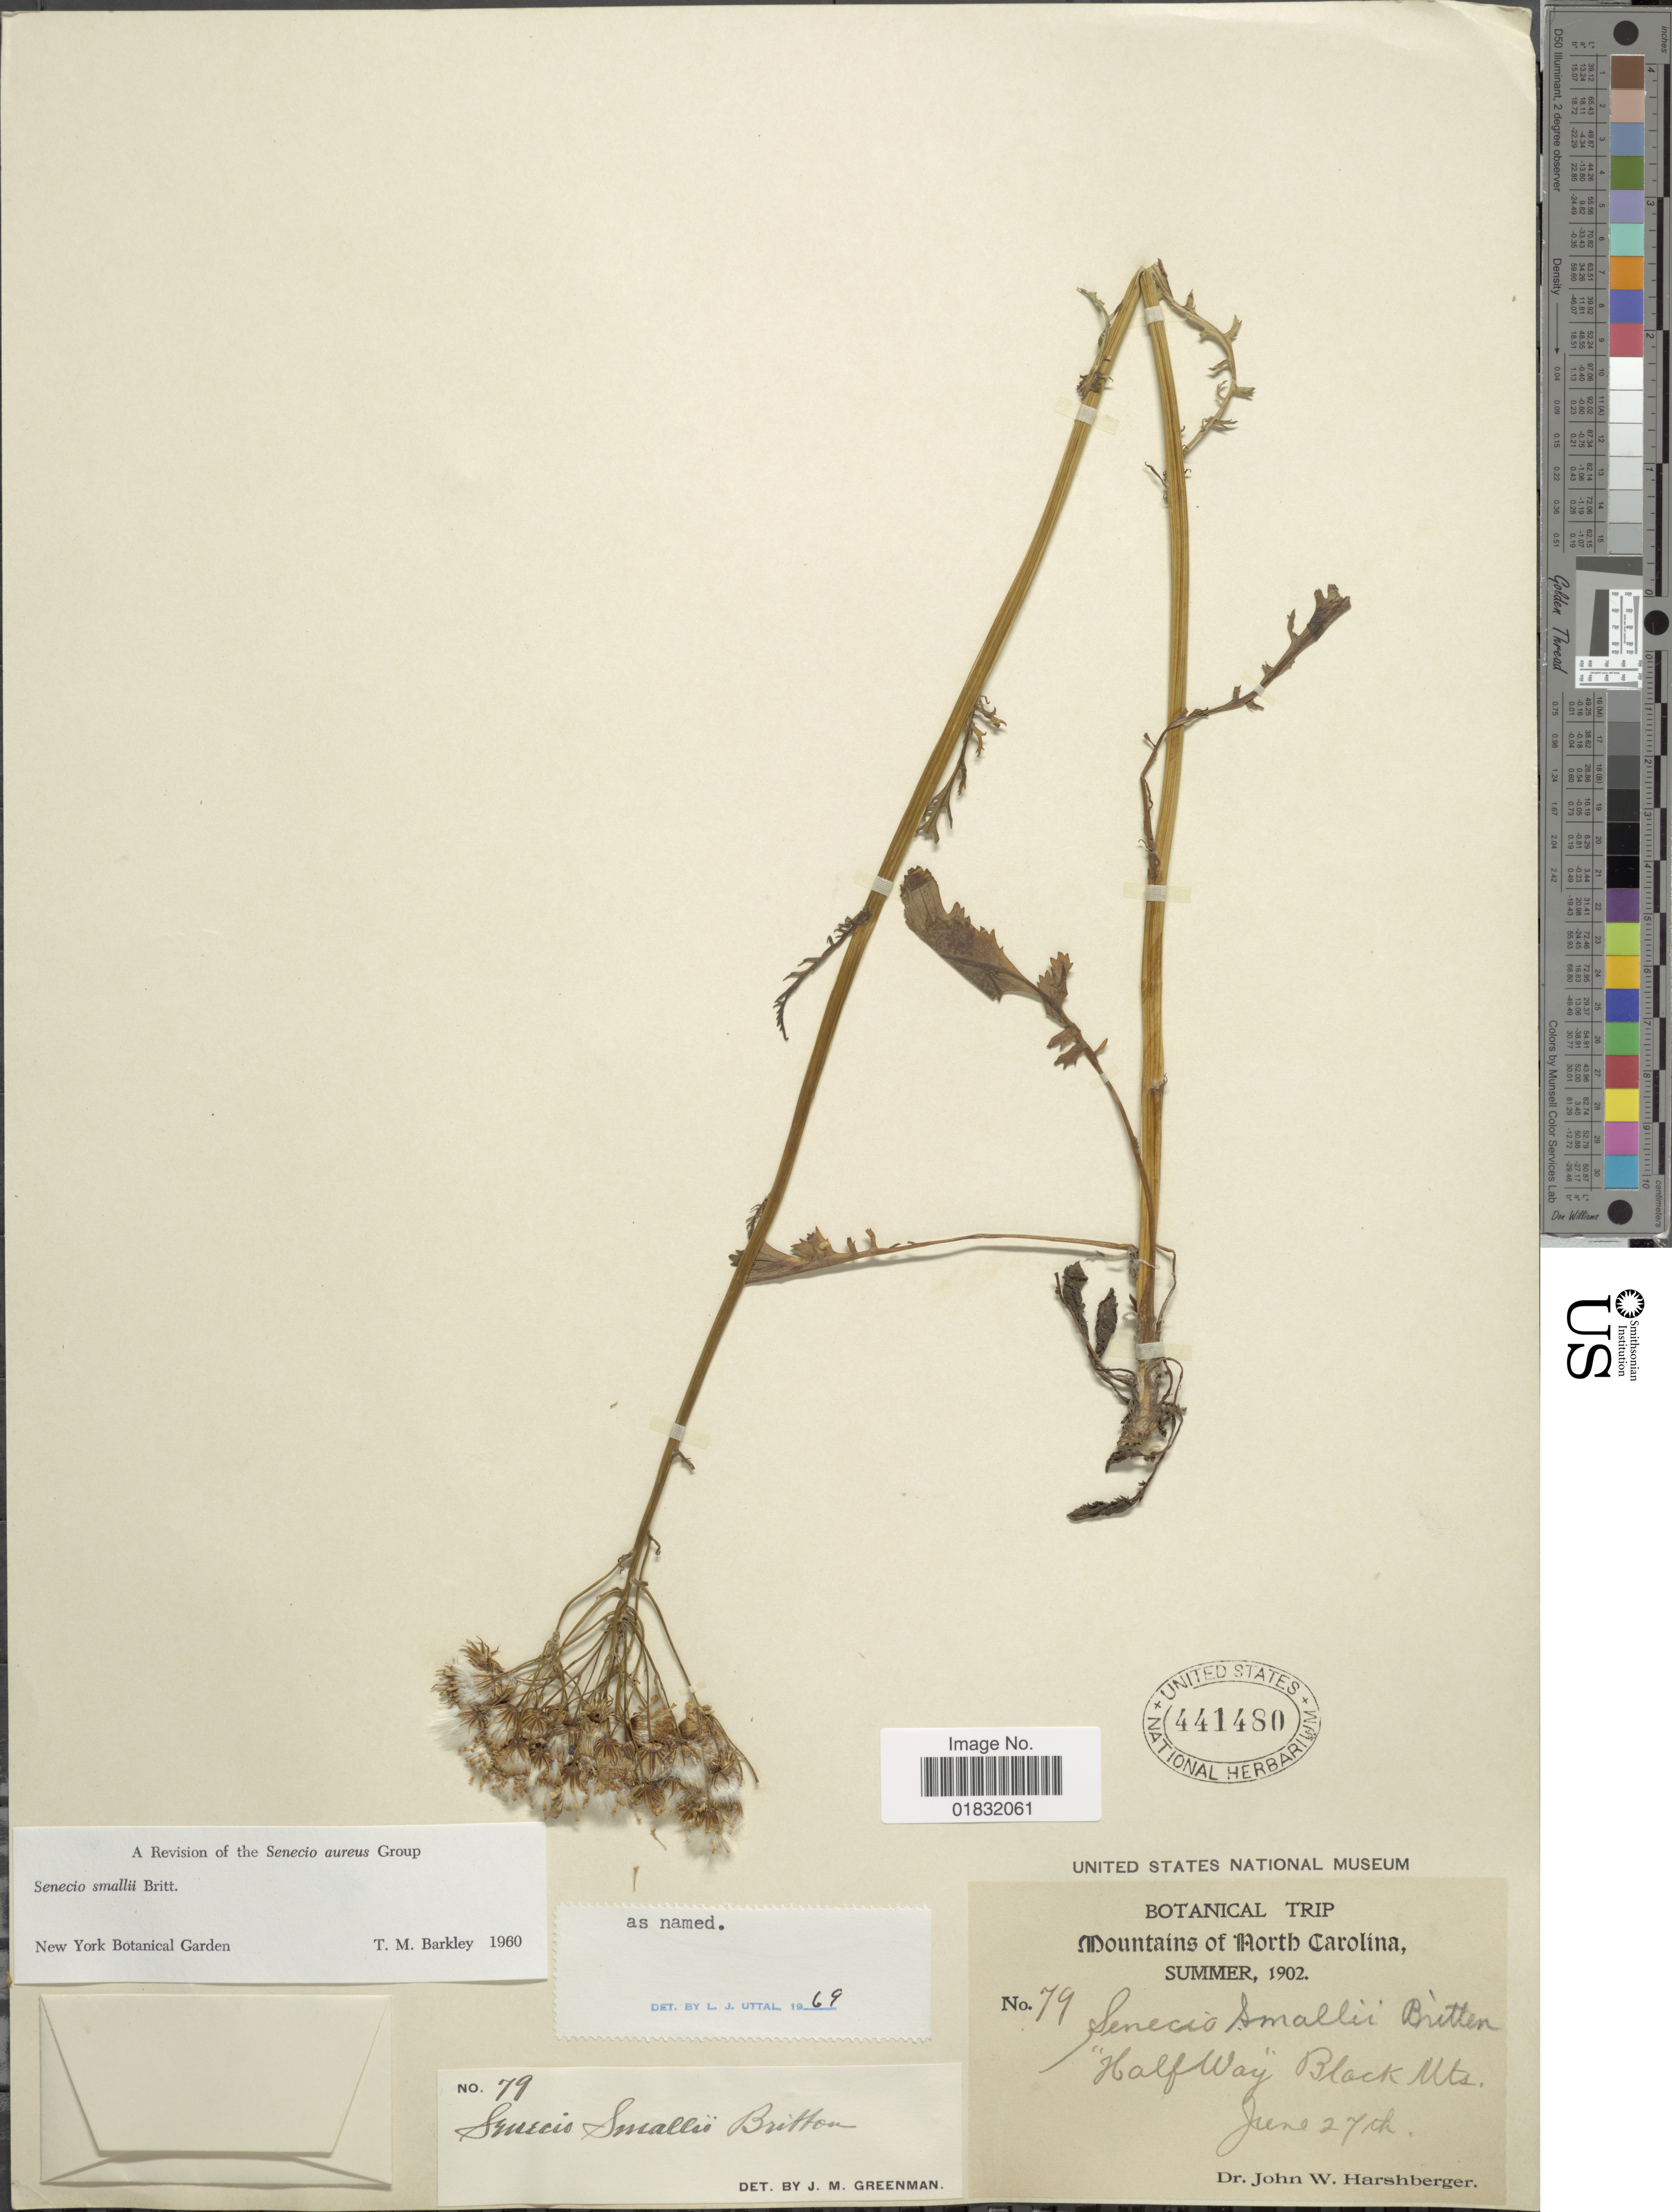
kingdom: Plantae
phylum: Tracheophyta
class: Magnoliopsida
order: Asterales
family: Asteraceae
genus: Packera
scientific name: Packera smallii Britton comb ined.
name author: Britton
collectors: J. W. Harshberger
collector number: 79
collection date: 1902-06-27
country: United States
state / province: North Carolina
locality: Mountains of North Carolina, 'Half Way' Black Mts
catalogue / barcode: US 441480